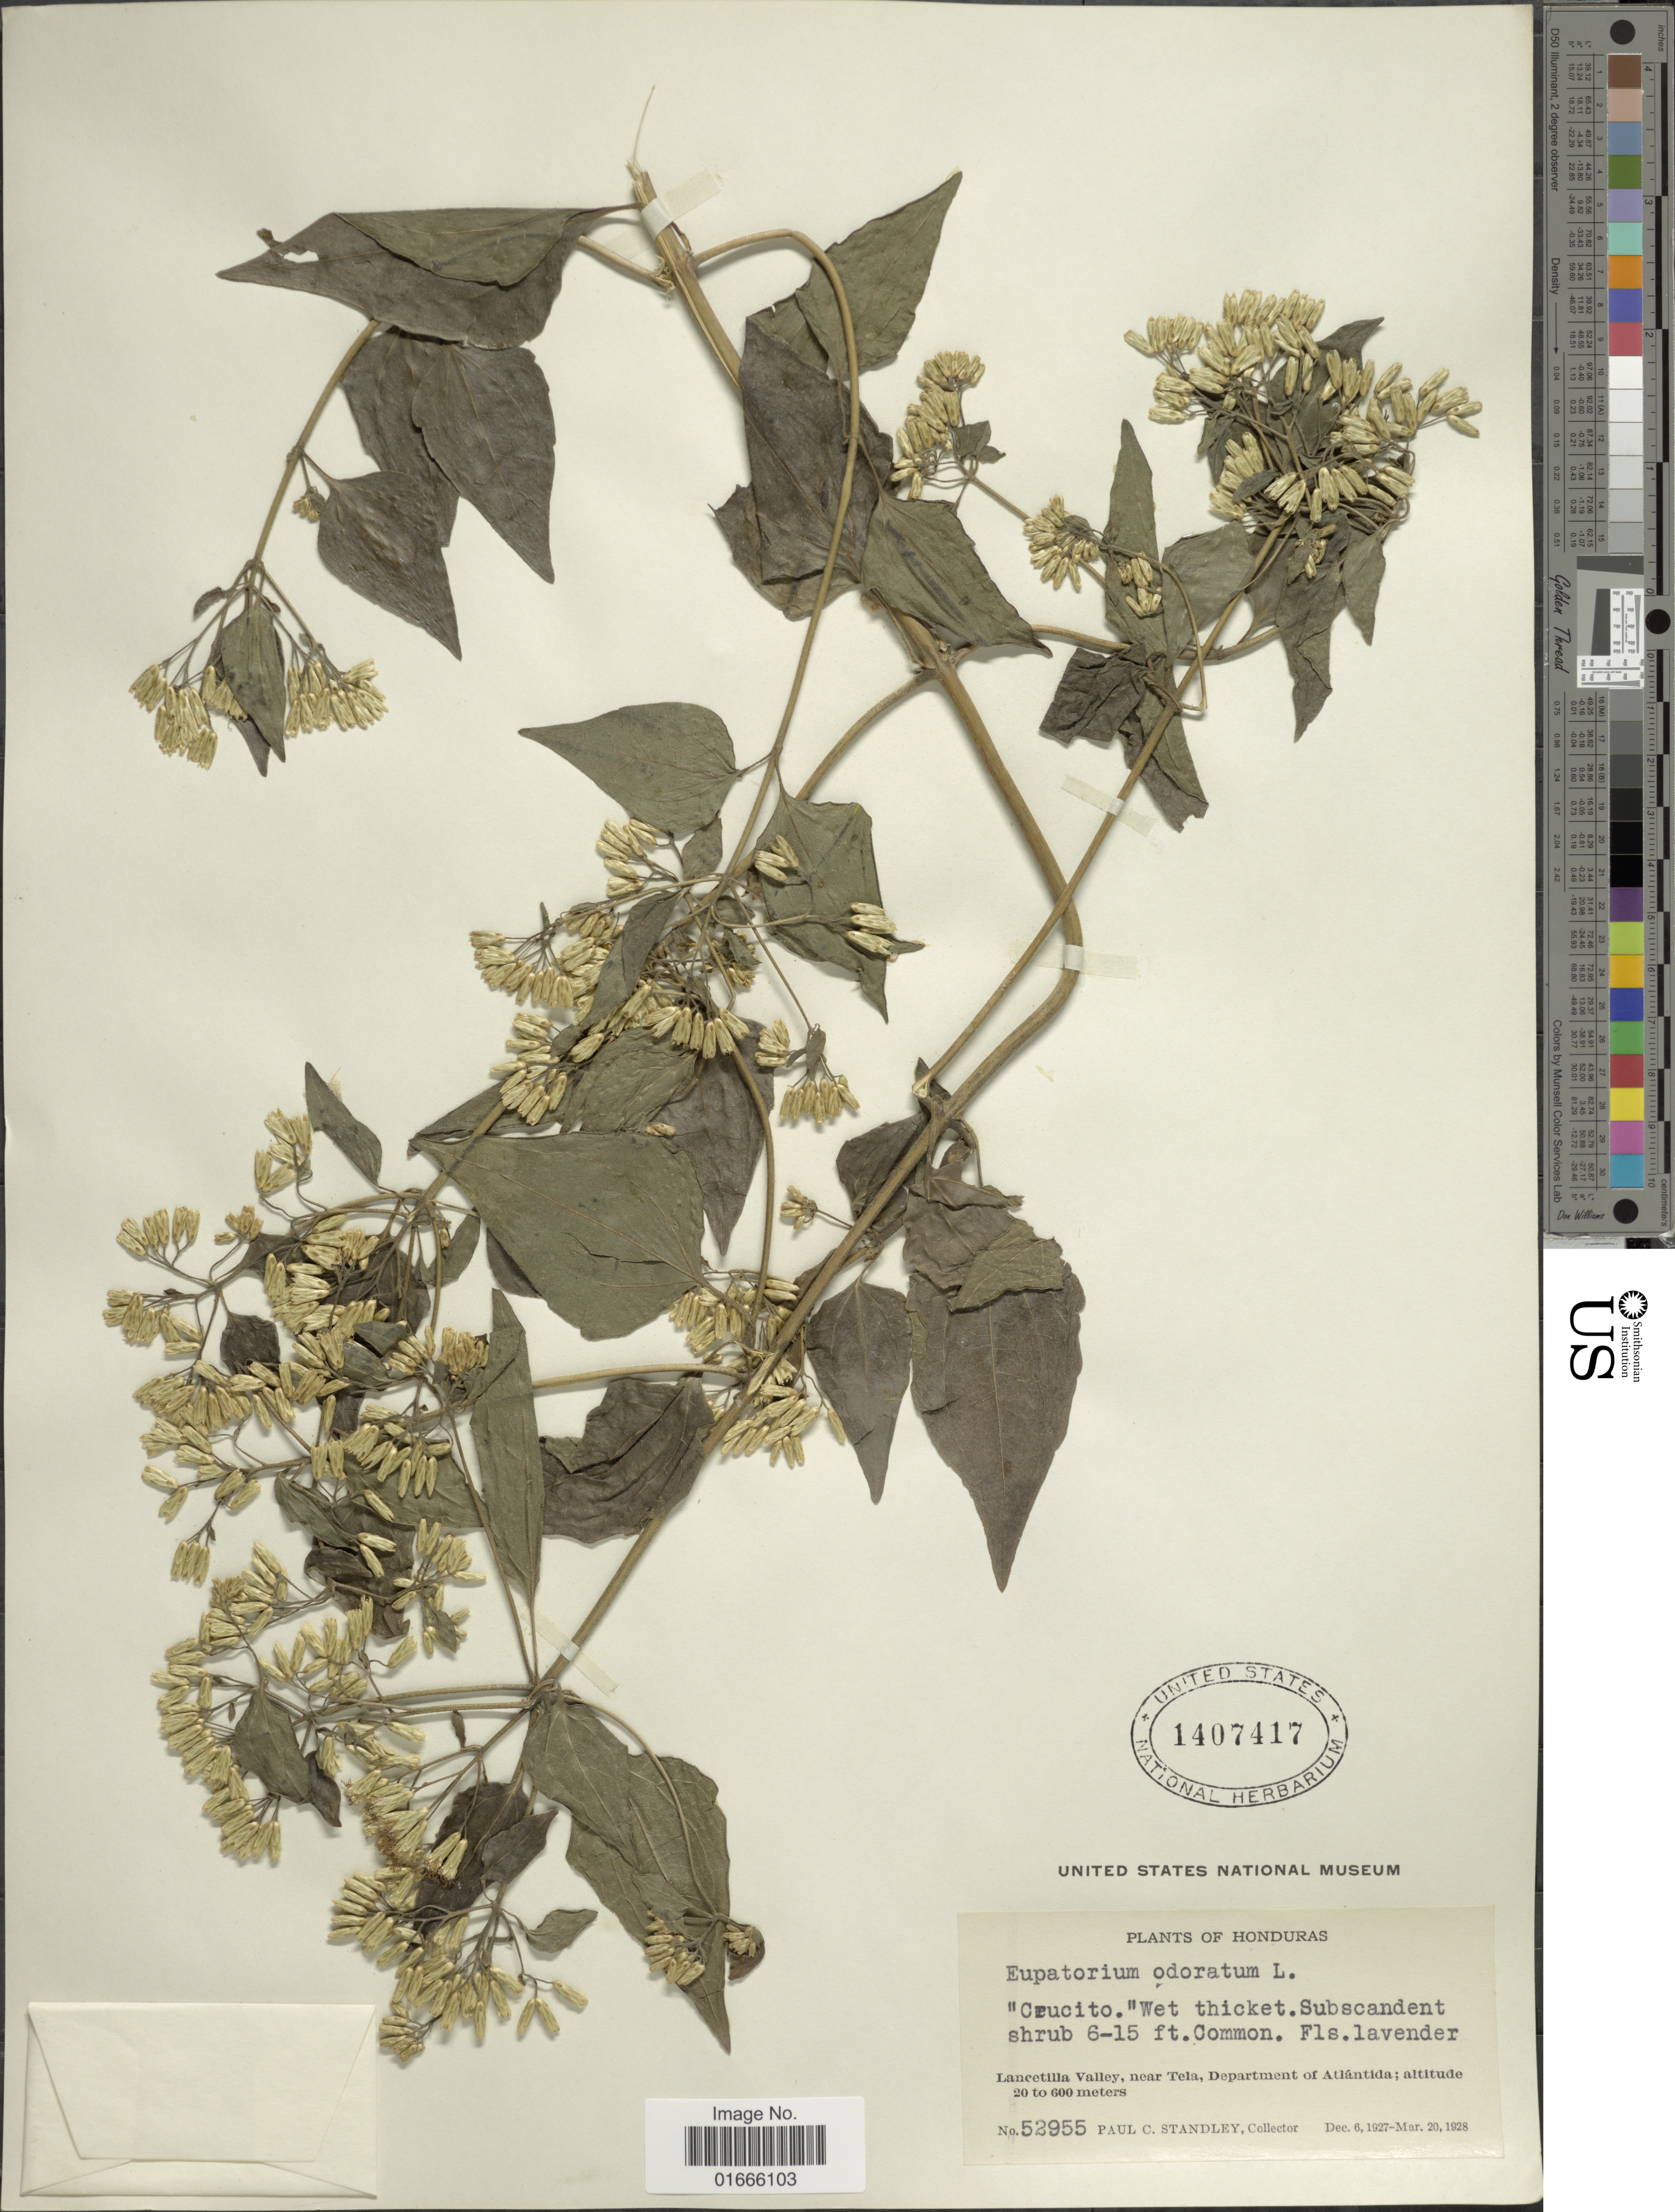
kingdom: Plantae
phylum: Tracheophyta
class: Magnoliopsida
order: Asterales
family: Asteraceae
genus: Chromolaena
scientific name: Chromolaena odorata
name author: (L.) R.M. King & H. Rob.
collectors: P. C. Standley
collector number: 52955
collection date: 1927-12-06/1928-04-20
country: Honduras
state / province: Atlántida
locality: Lancetilla Valley, near Tela, Department of Atlantida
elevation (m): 20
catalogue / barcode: US 1407417